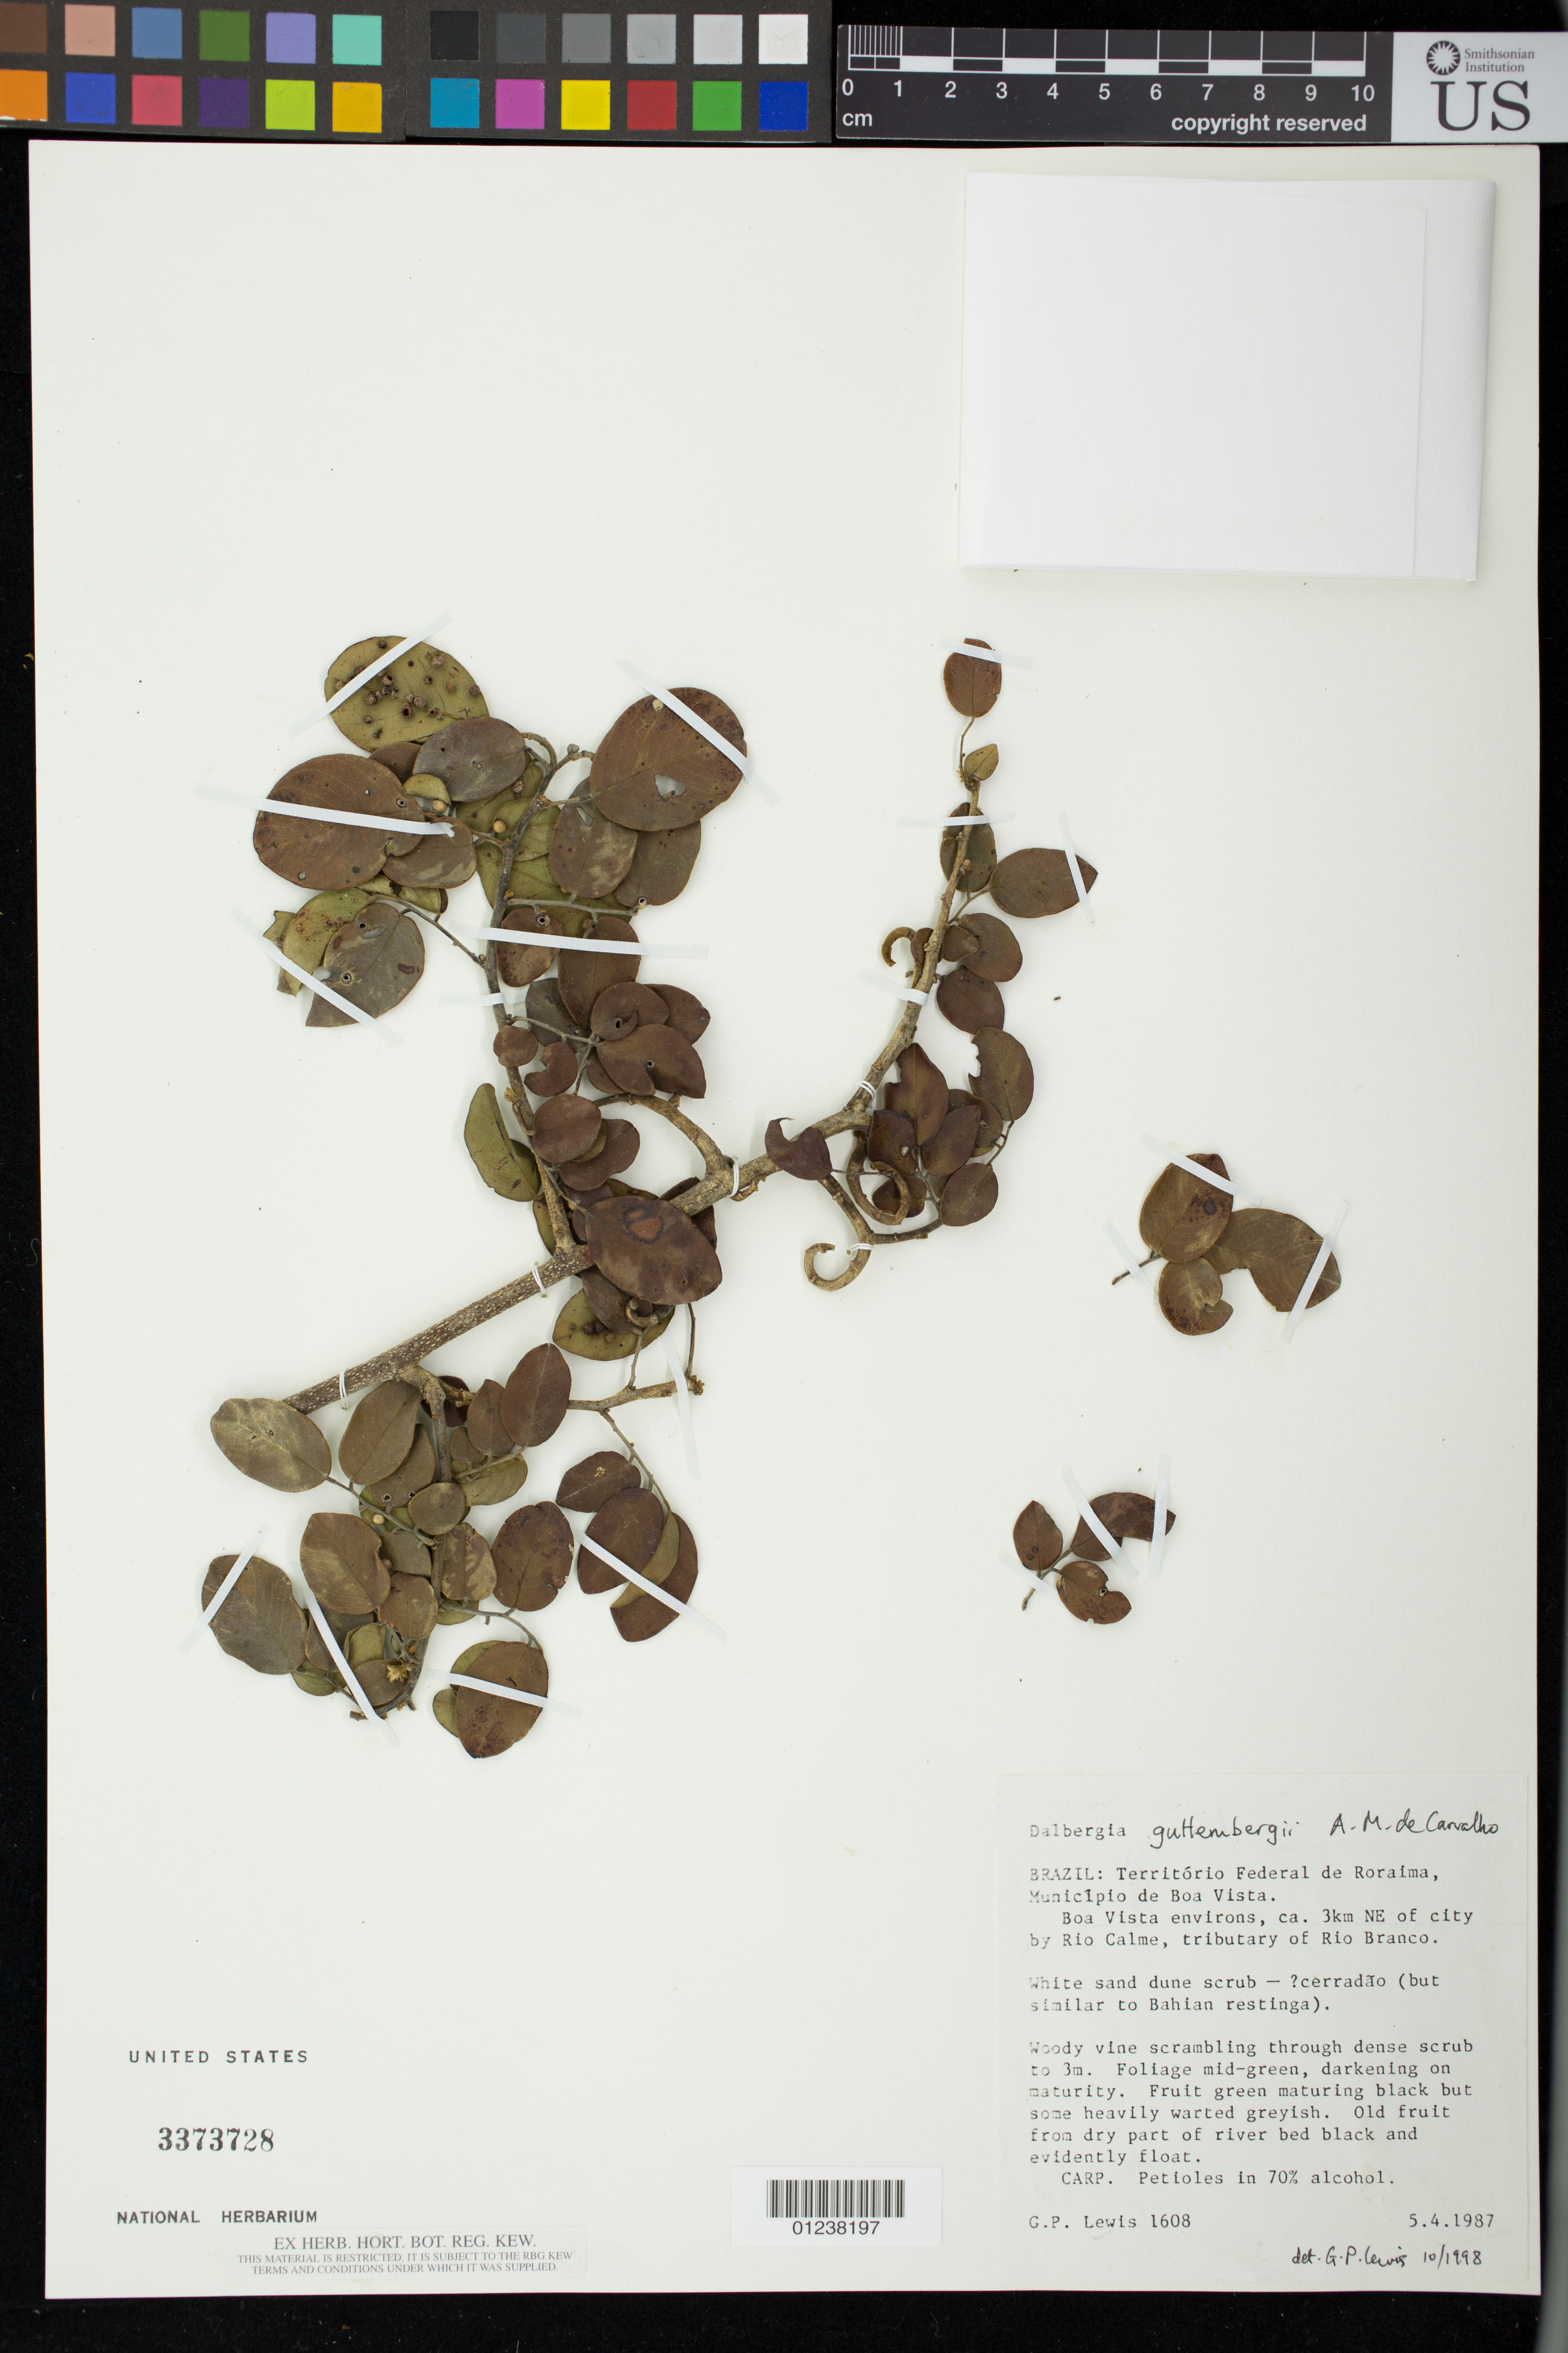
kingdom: Plantae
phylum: Tracheophyta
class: Magnoliopsida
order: Fabales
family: Fabaceae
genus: Dalbergia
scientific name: Dalbergia guttembergii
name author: A.M. Carvalho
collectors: G. P. Lewis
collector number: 1608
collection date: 1987-04-05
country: Brazil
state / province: Roraima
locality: Municipio de Boa Vista, ca. 3km NE of Boa Vista by Rio Calme, tributary of Rio Branco.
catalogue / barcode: US 3373728